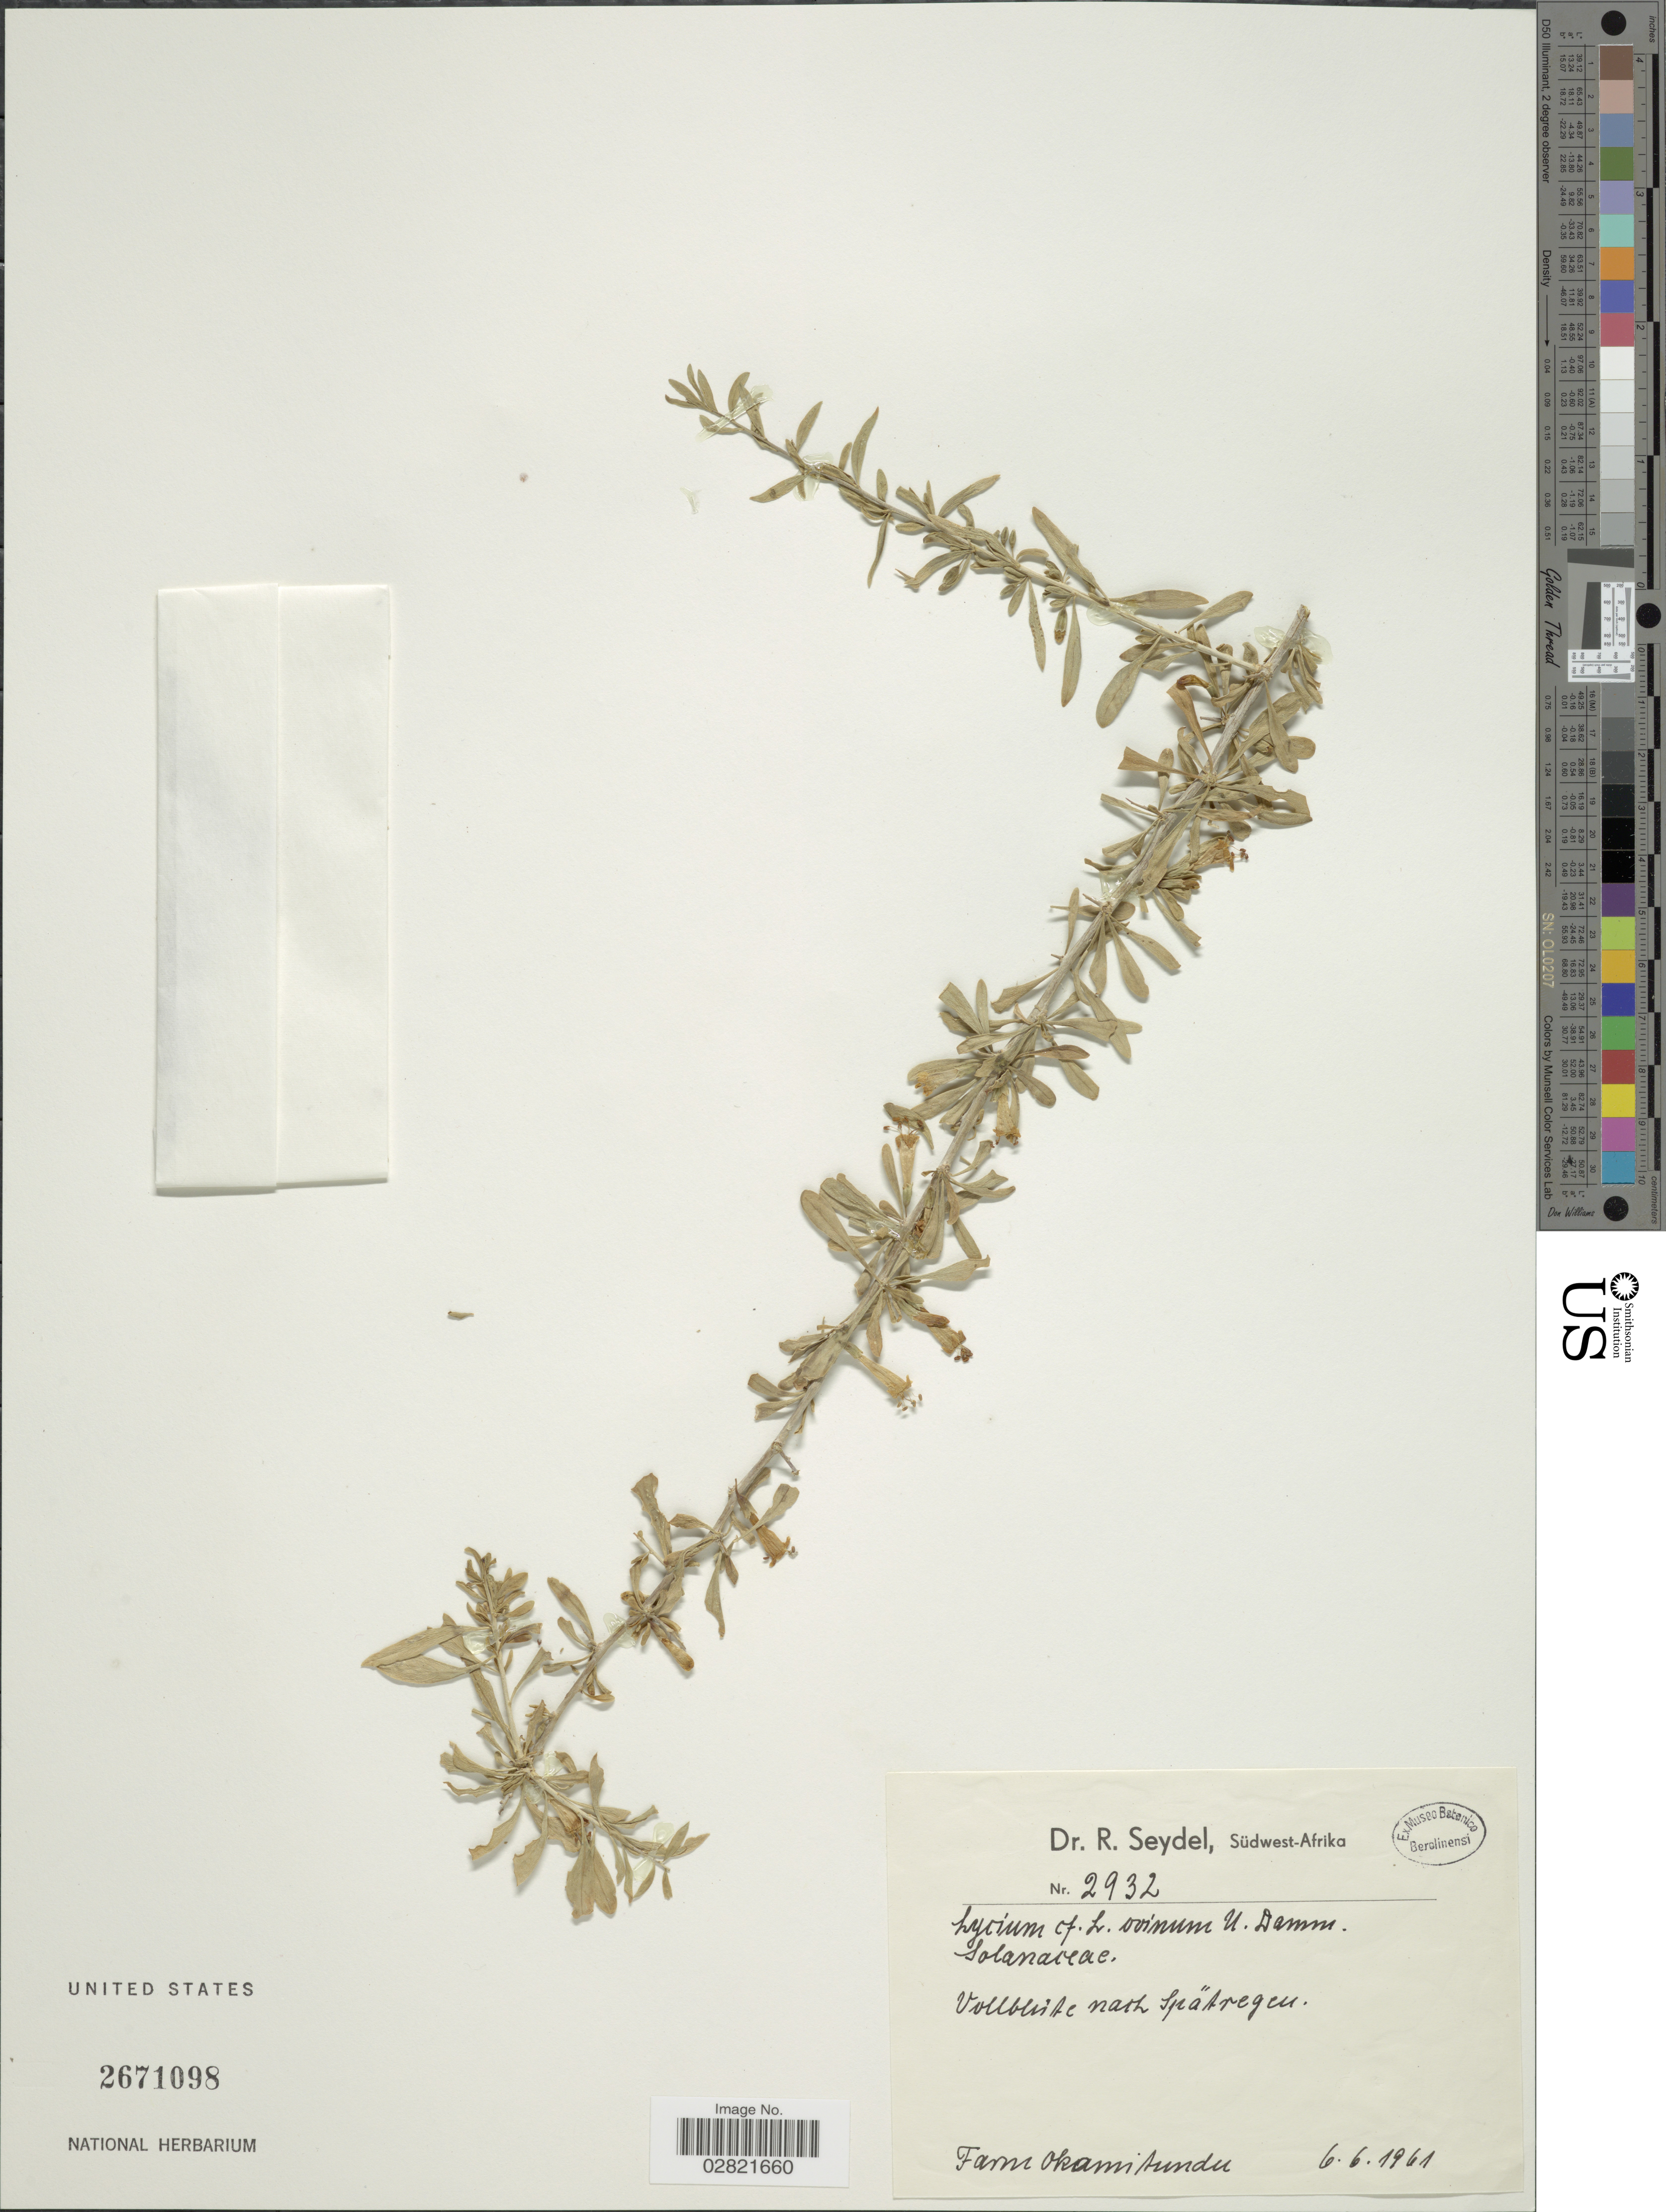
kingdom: Plantae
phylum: Tracheophyta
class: Magnoliopsida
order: Solanales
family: Solanaceae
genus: Lycium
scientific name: Lycium bosciifolium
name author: Schinz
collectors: R. Seydel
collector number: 2932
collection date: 1961-06-06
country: Namibia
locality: Südwest-Afrika. Farm Okamitundu.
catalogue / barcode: US 2671098